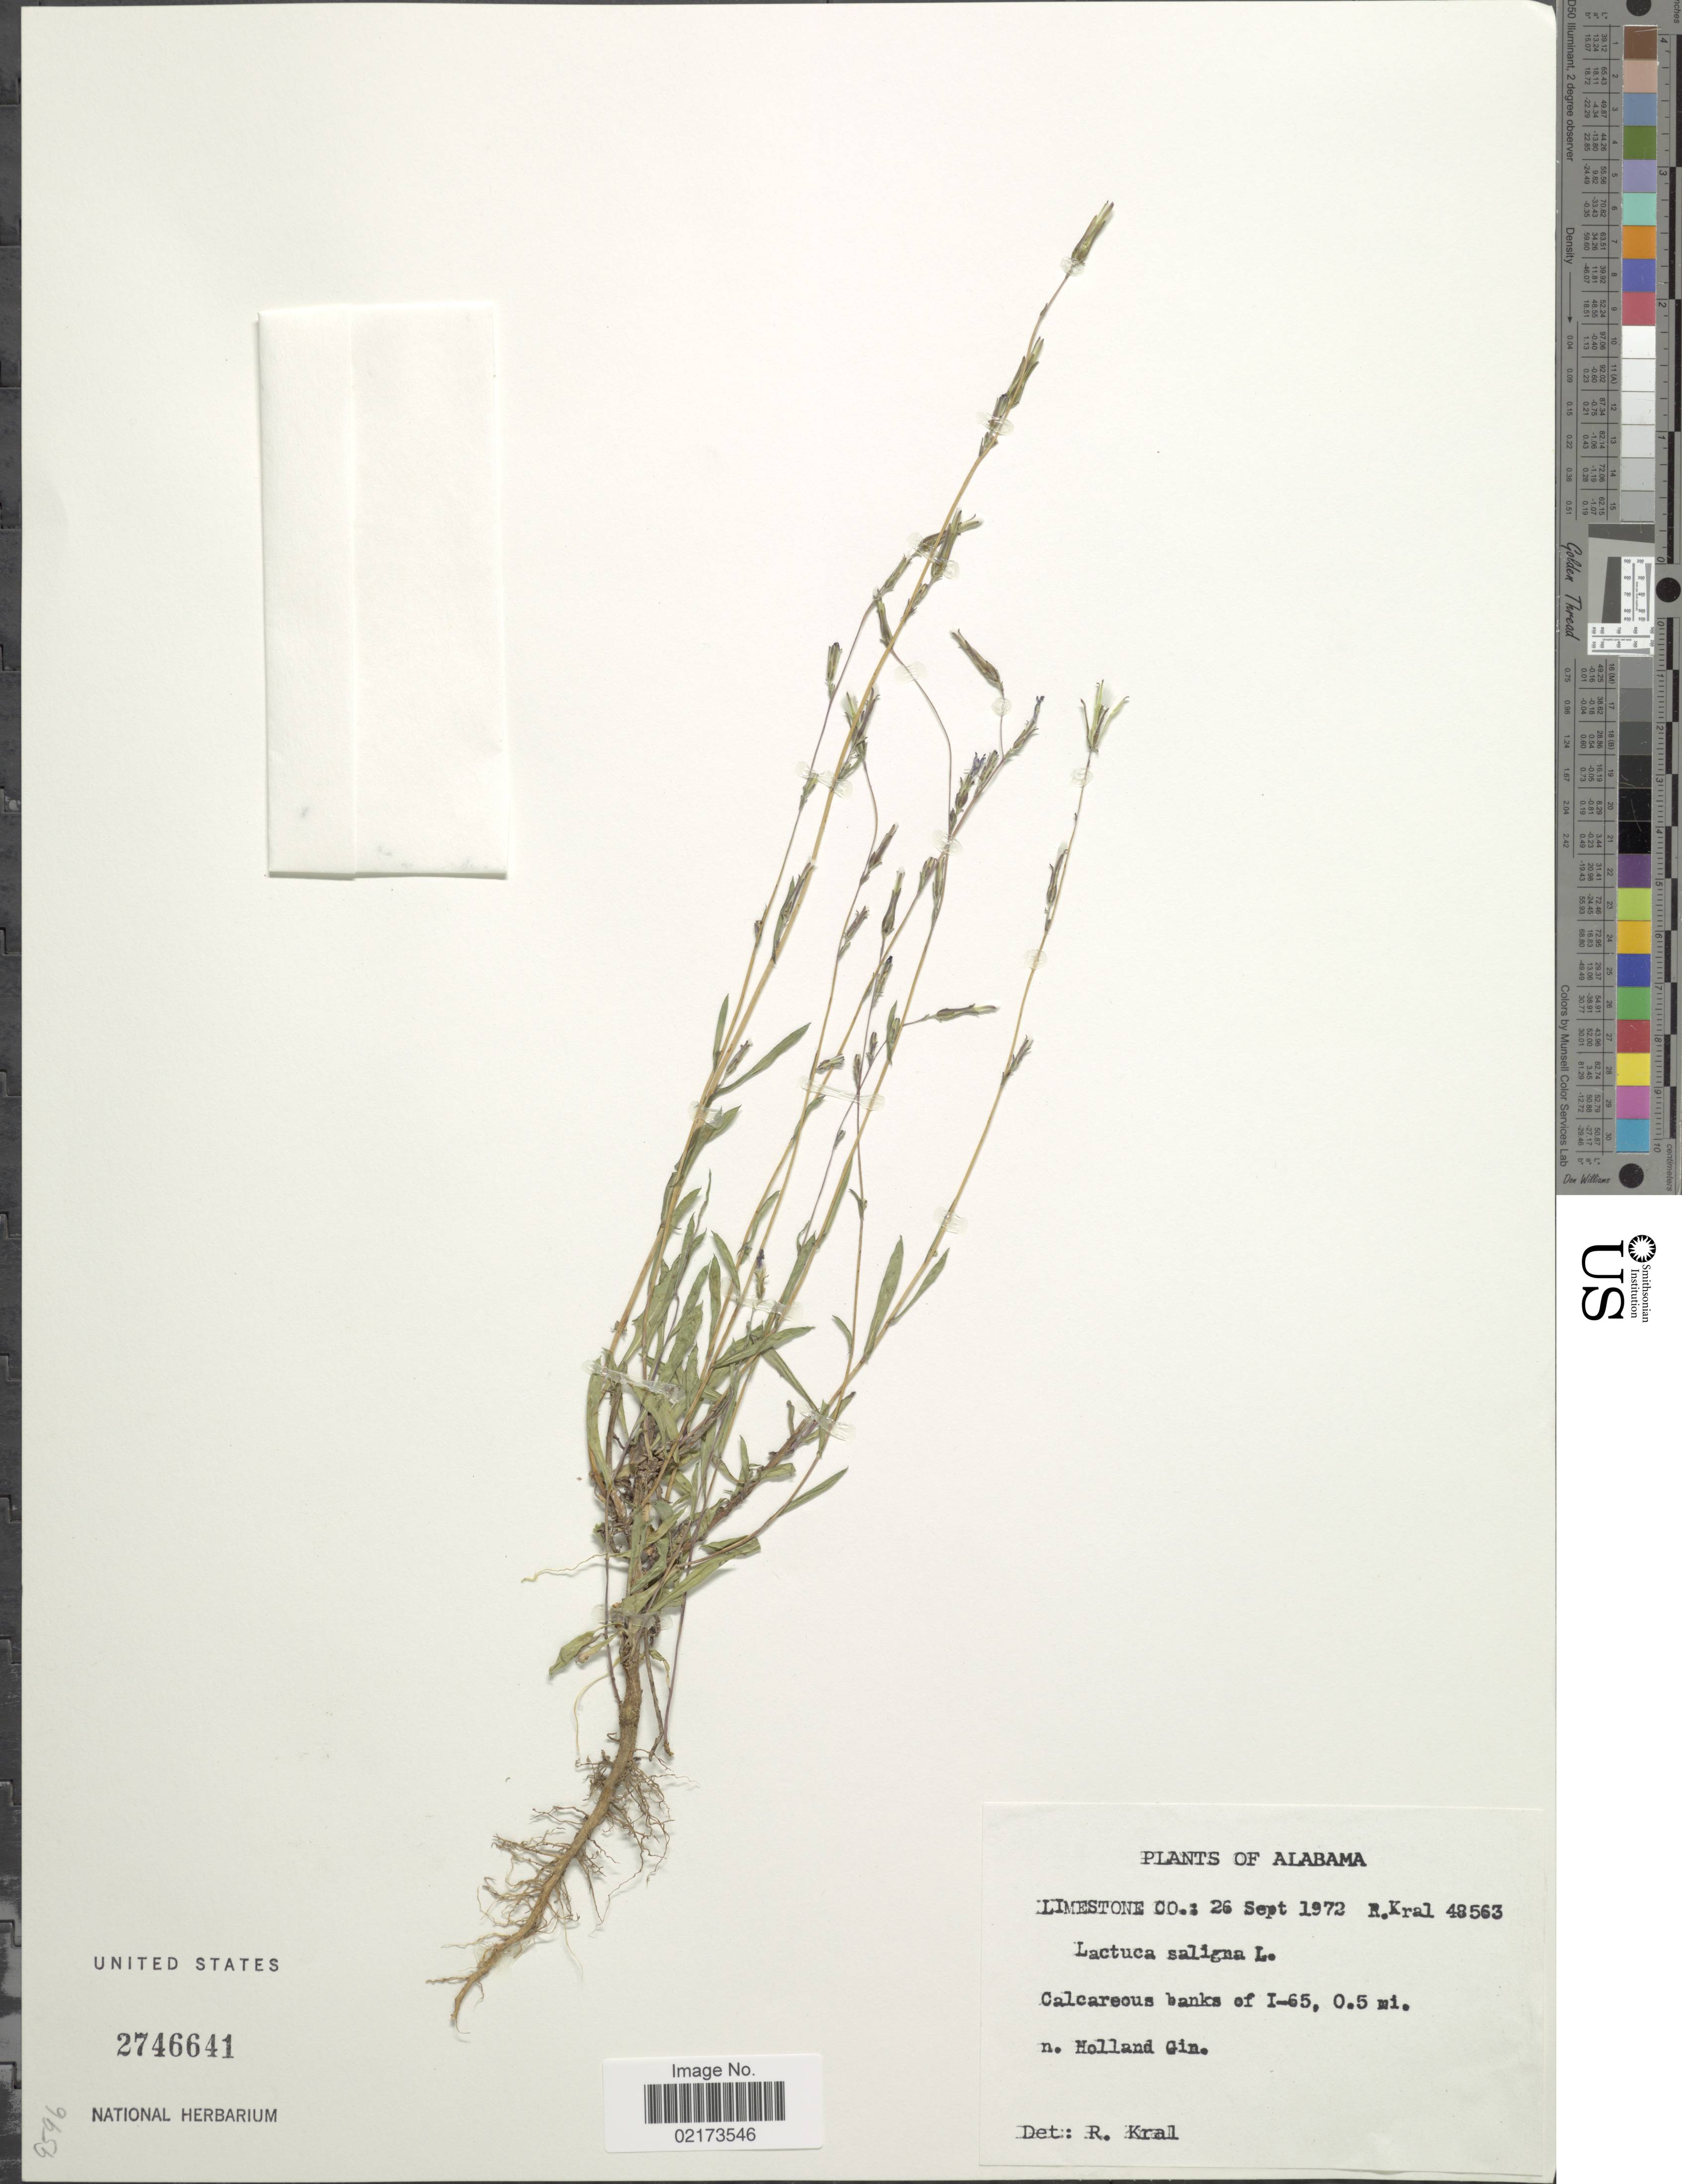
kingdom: Plantae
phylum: Tracheophyta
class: Magnoliopsida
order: Asterales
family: Asteraceae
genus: Lactuca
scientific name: Lactuca saligna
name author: L.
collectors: R. Kral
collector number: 48563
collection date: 1972-09-26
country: United States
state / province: Alabama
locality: Limestone Co., banks of I-65, 0.5 mi. n. Holland Cin.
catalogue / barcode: US 2746641